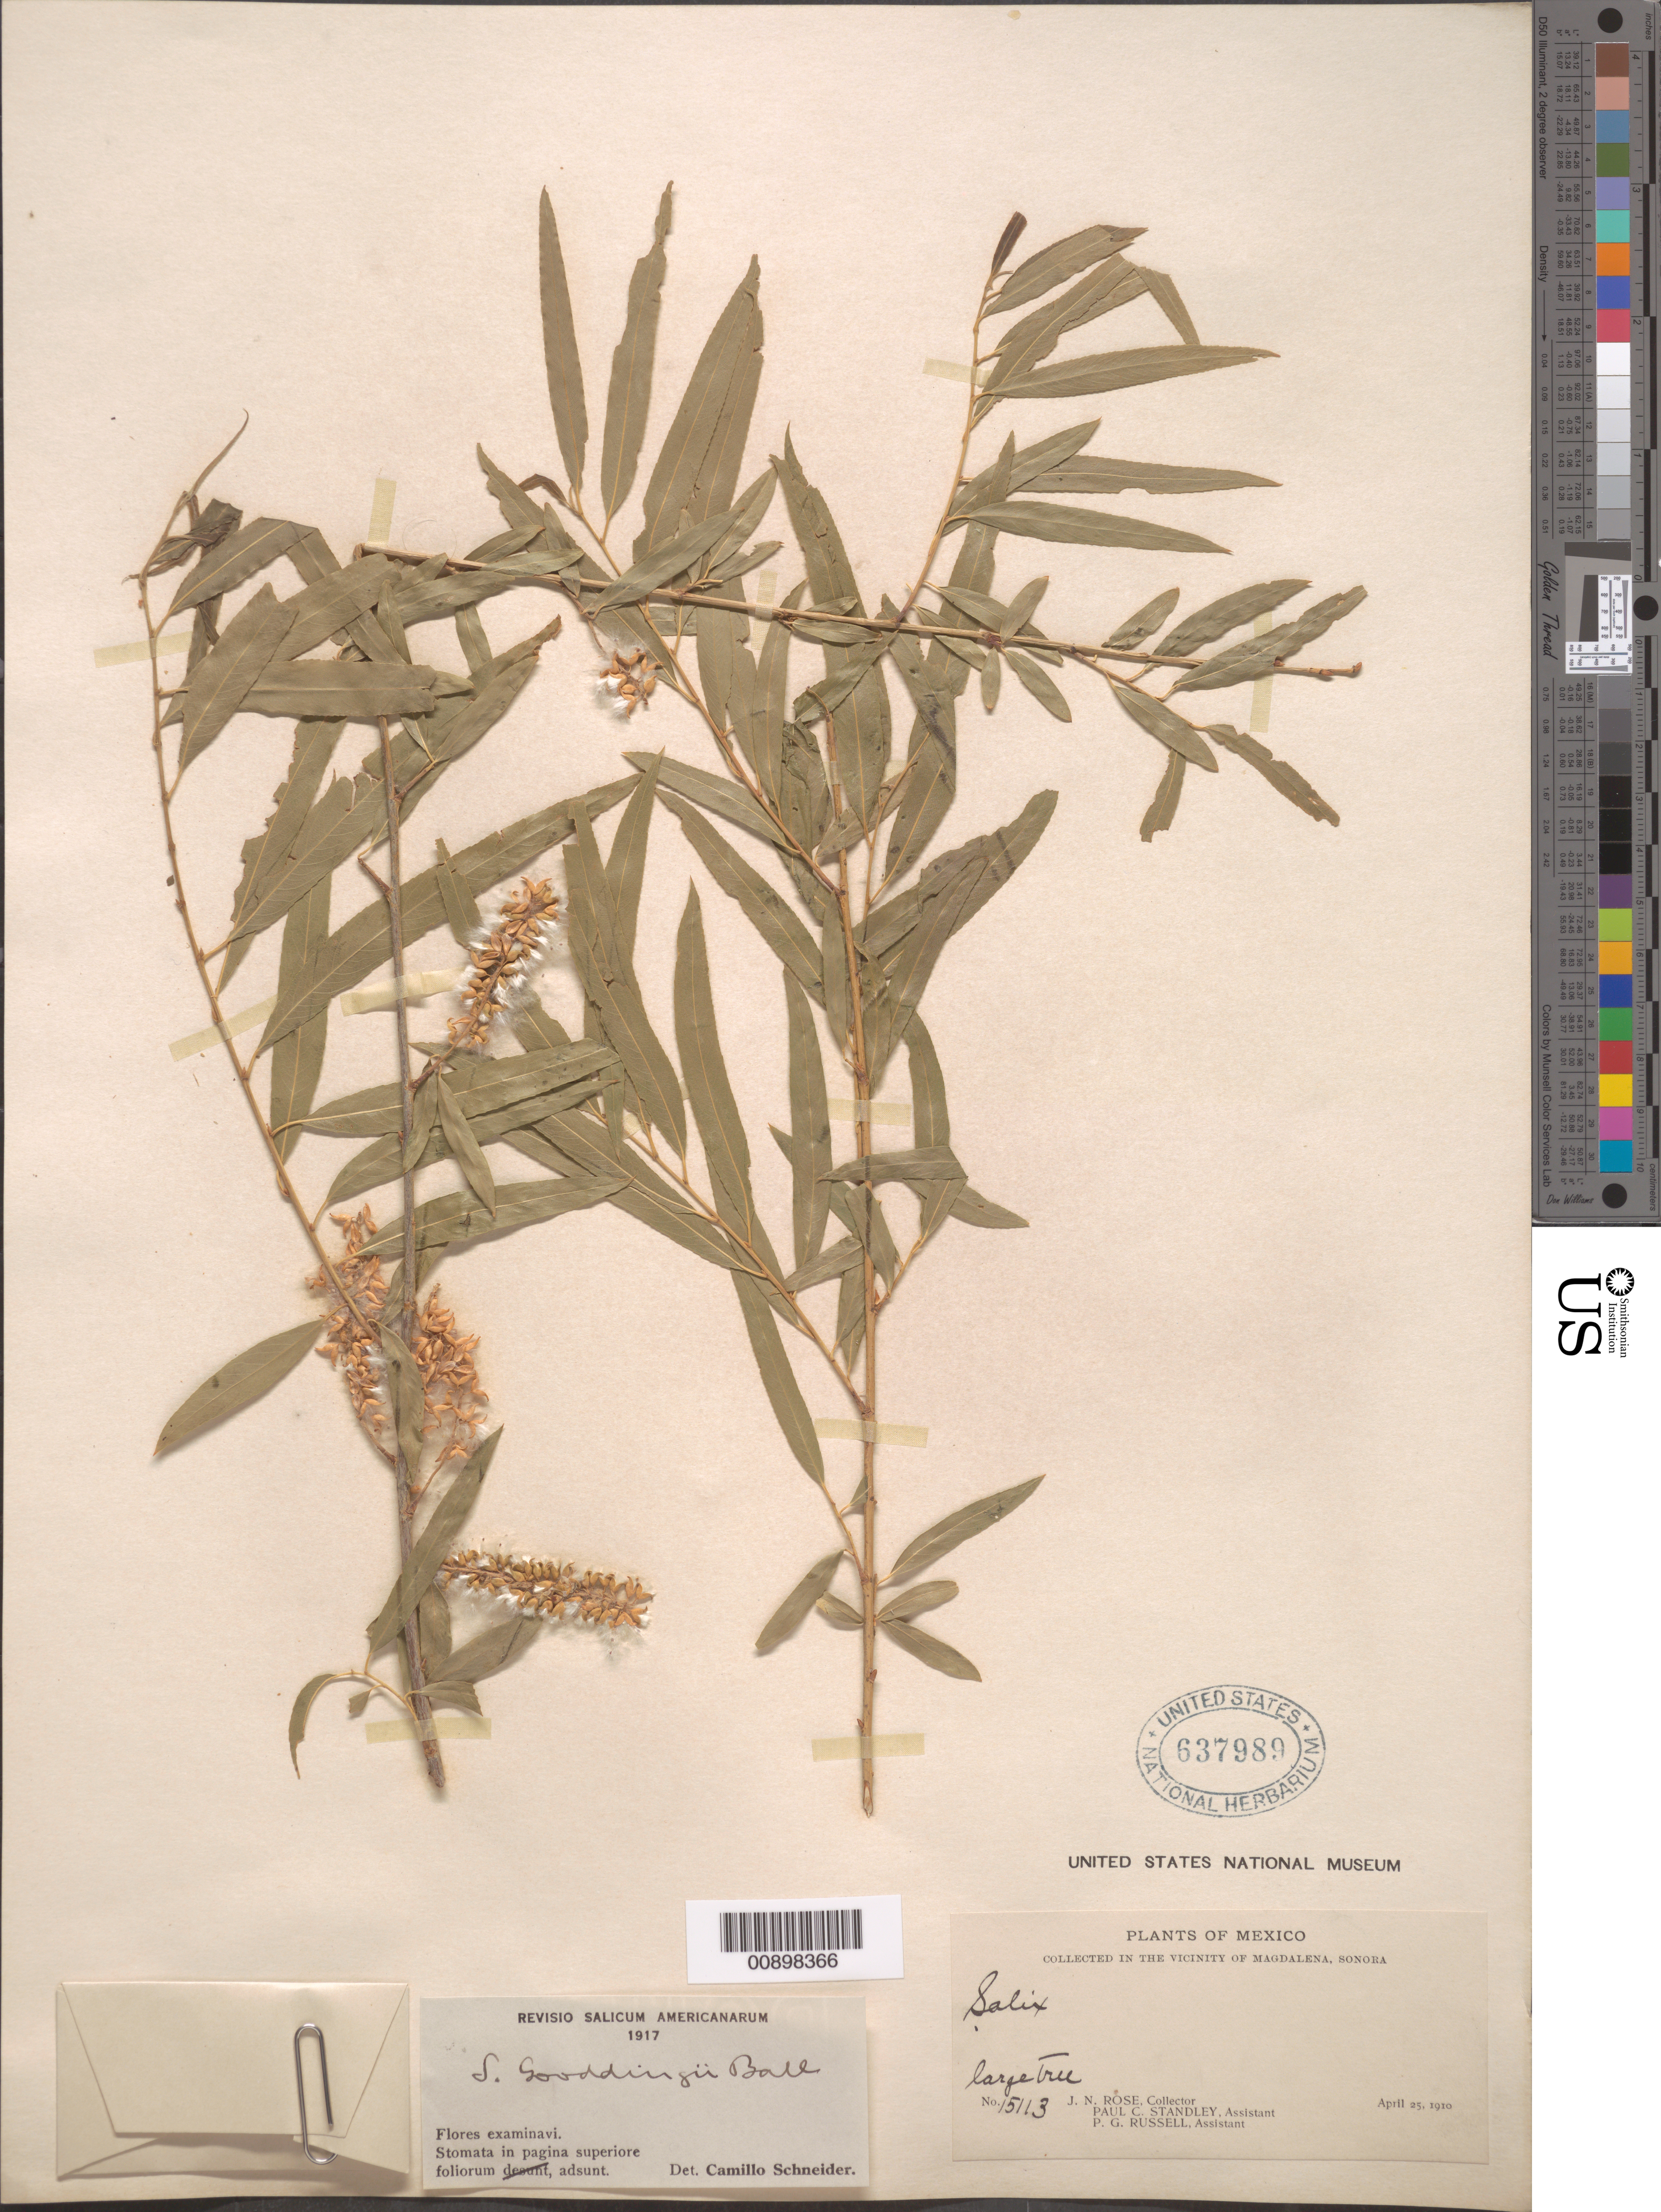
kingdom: Plantae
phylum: Tracheophyta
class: Magnoliopsida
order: Malpighiales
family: Salicaceae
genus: Salix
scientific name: Salix gooddingii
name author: C.R. Ball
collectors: J. N. Rose, P. C. Standley & P. G. Russell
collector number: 15113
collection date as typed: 25 Apr 1910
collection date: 1910-04-25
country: Mexico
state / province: Sonora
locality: In the vicinity of Magdalena, Sonora.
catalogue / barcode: US 637989